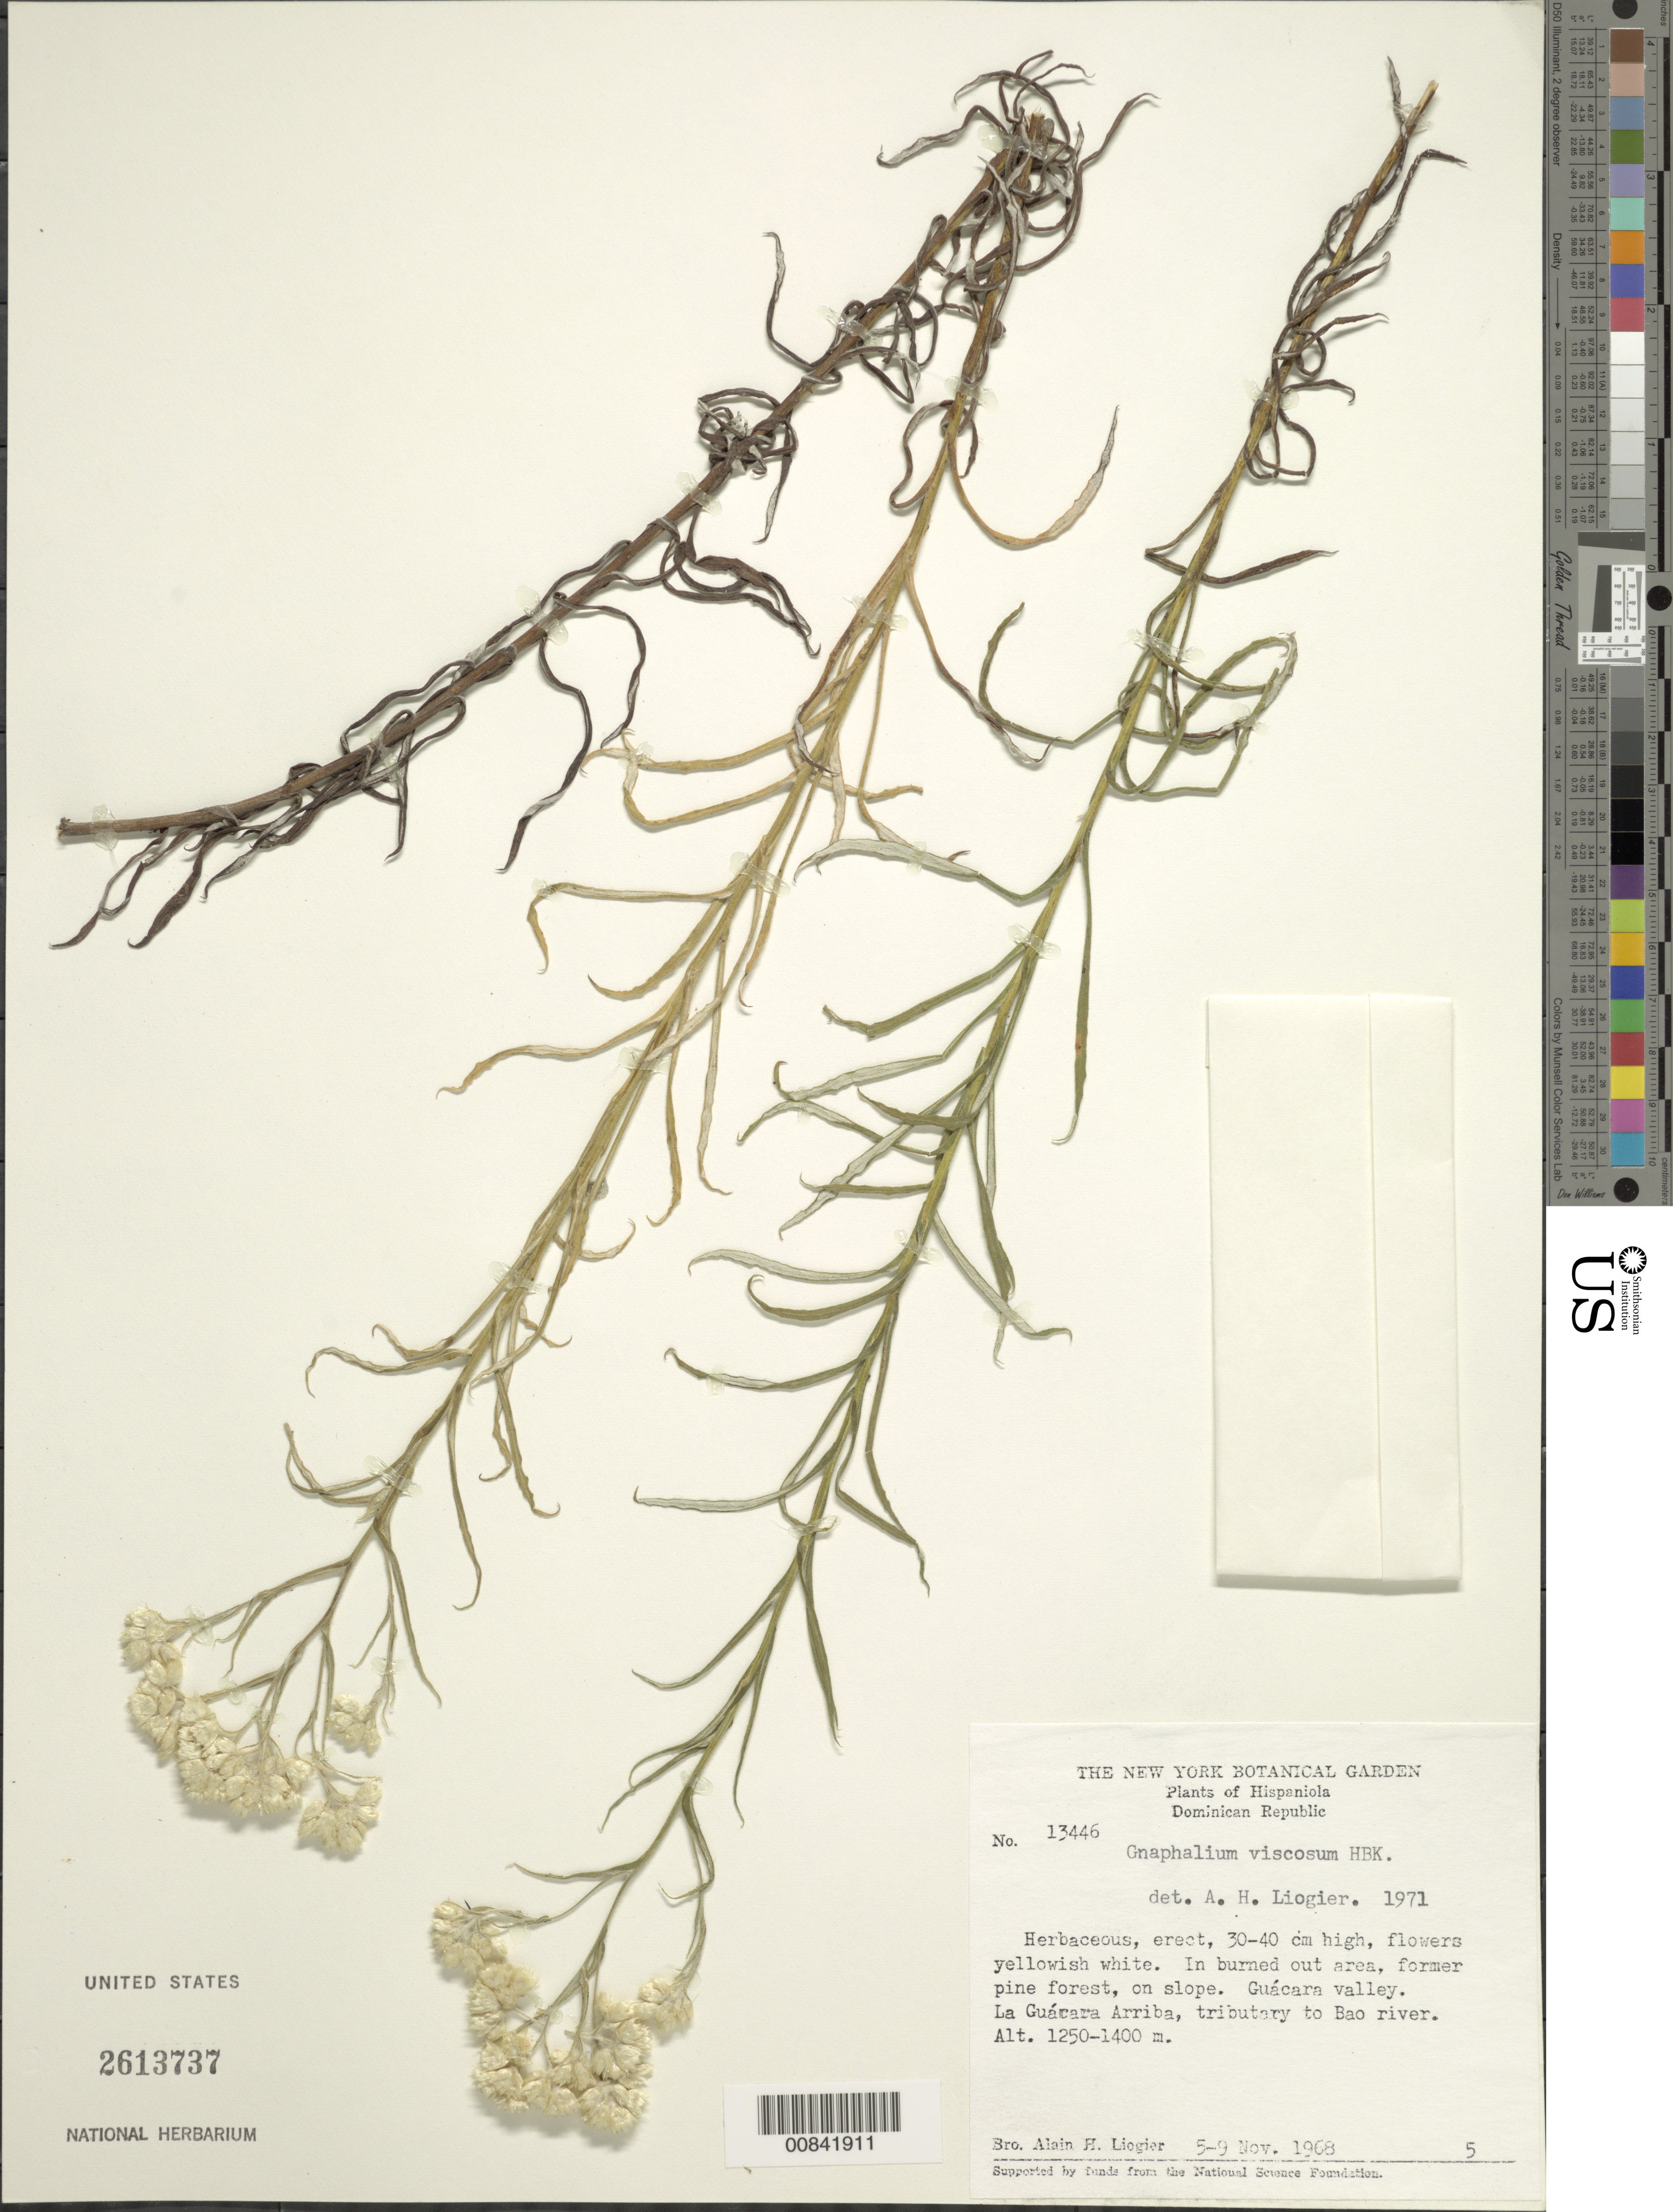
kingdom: Plantae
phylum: Tracheophyta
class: Magnoliopsida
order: Asterales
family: Asteraceae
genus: Pseudognaphalium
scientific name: Pseudognaphalium scythiphyllum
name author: G.L. Nesom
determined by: Nesom, Guy L.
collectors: A. H. Liogier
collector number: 13446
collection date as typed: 05 Nov 1968 to 09 Nov 1968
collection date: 1968-11-05/1968-11-09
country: Dominican Republic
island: Hispaniola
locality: Guácara valley, La Guácara Arriba, tributary to Bao River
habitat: In burned out area, former pine forest, on slope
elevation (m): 1250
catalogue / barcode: US 2613737